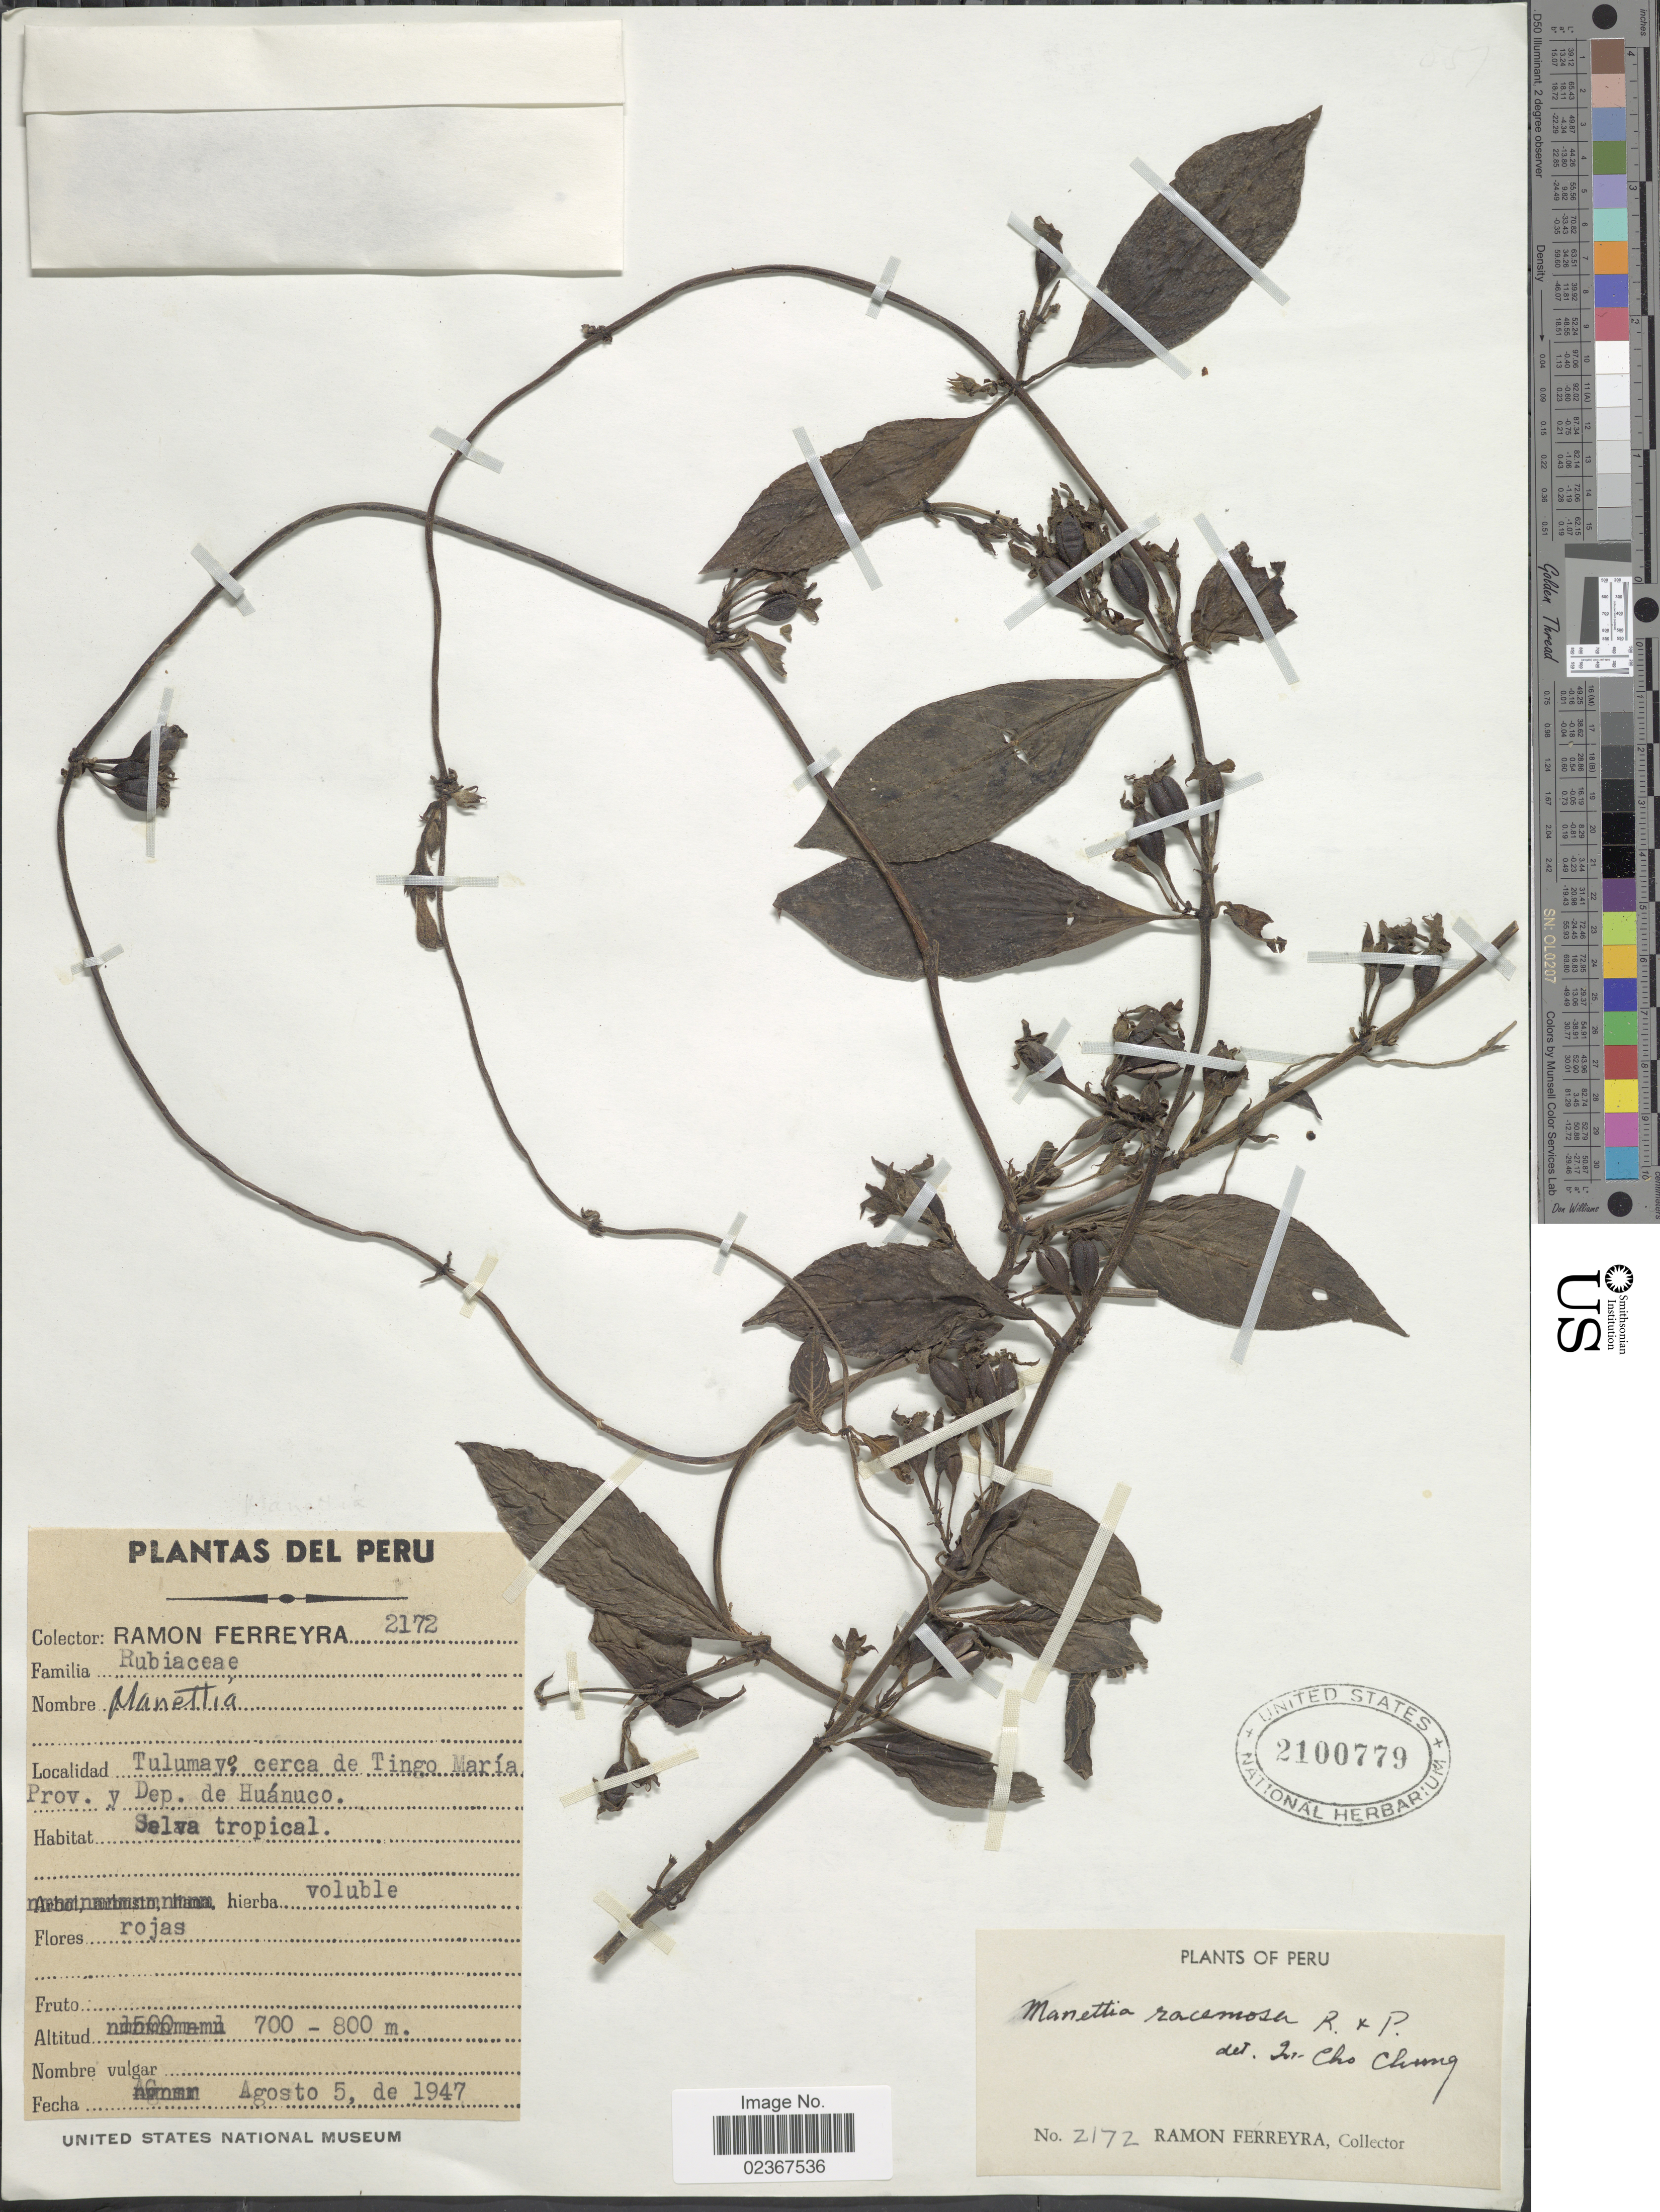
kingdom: Plantae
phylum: Tracheophyta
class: Magnoliopsida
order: Gentianales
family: Rubiaceae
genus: Manettia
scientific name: Manettia racemosa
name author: Ruiz & Pav.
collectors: R. A. Ferreyra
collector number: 2172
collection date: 1947-08-05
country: Peru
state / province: Huánuco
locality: Tulumayo cerca de Tingo Maria Prov. y Dep. de Huanuco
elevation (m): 700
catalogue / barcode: US 2100779